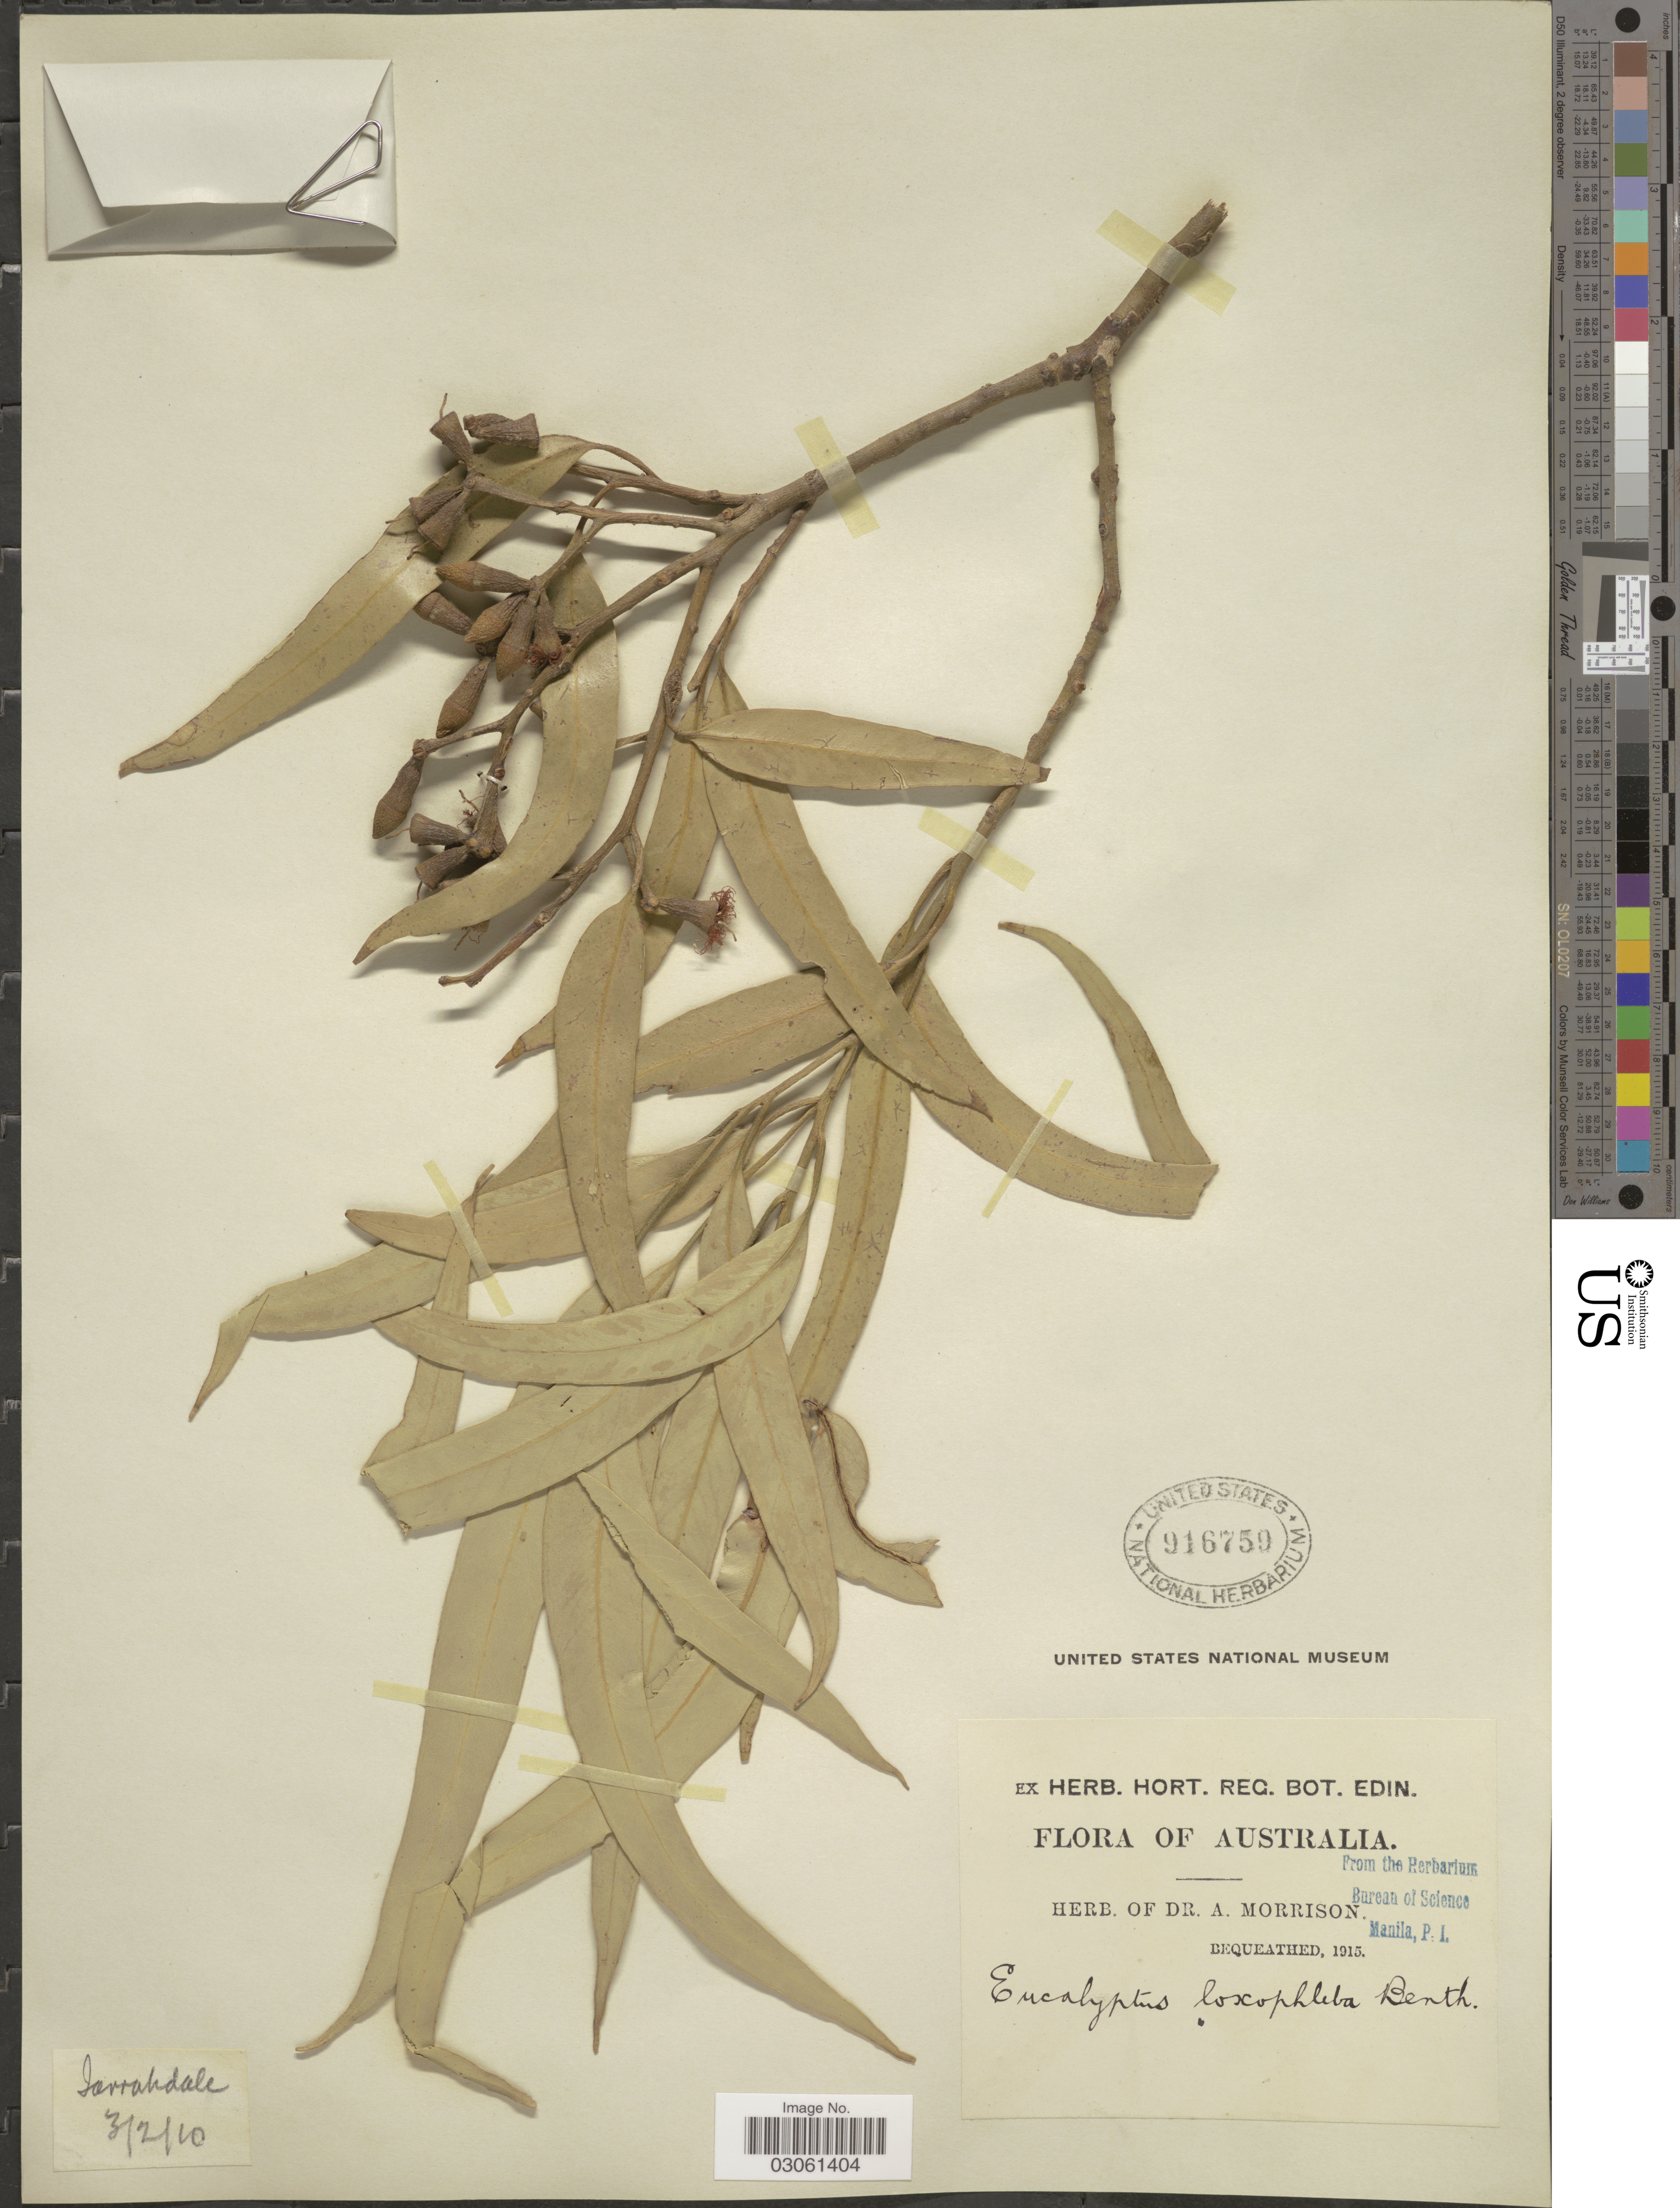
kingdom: Plantae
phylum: Tracheophyta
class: Magnoliopsida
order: Myrtales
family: Myrtaceae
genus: Eucalyptus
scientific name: Eucalyptus loxophleba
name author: Benth.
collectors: ex herb. Dr. A. Morrison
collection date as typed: Transcribed d/m/y: 3/2/10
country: Australia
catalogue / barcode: US 916759